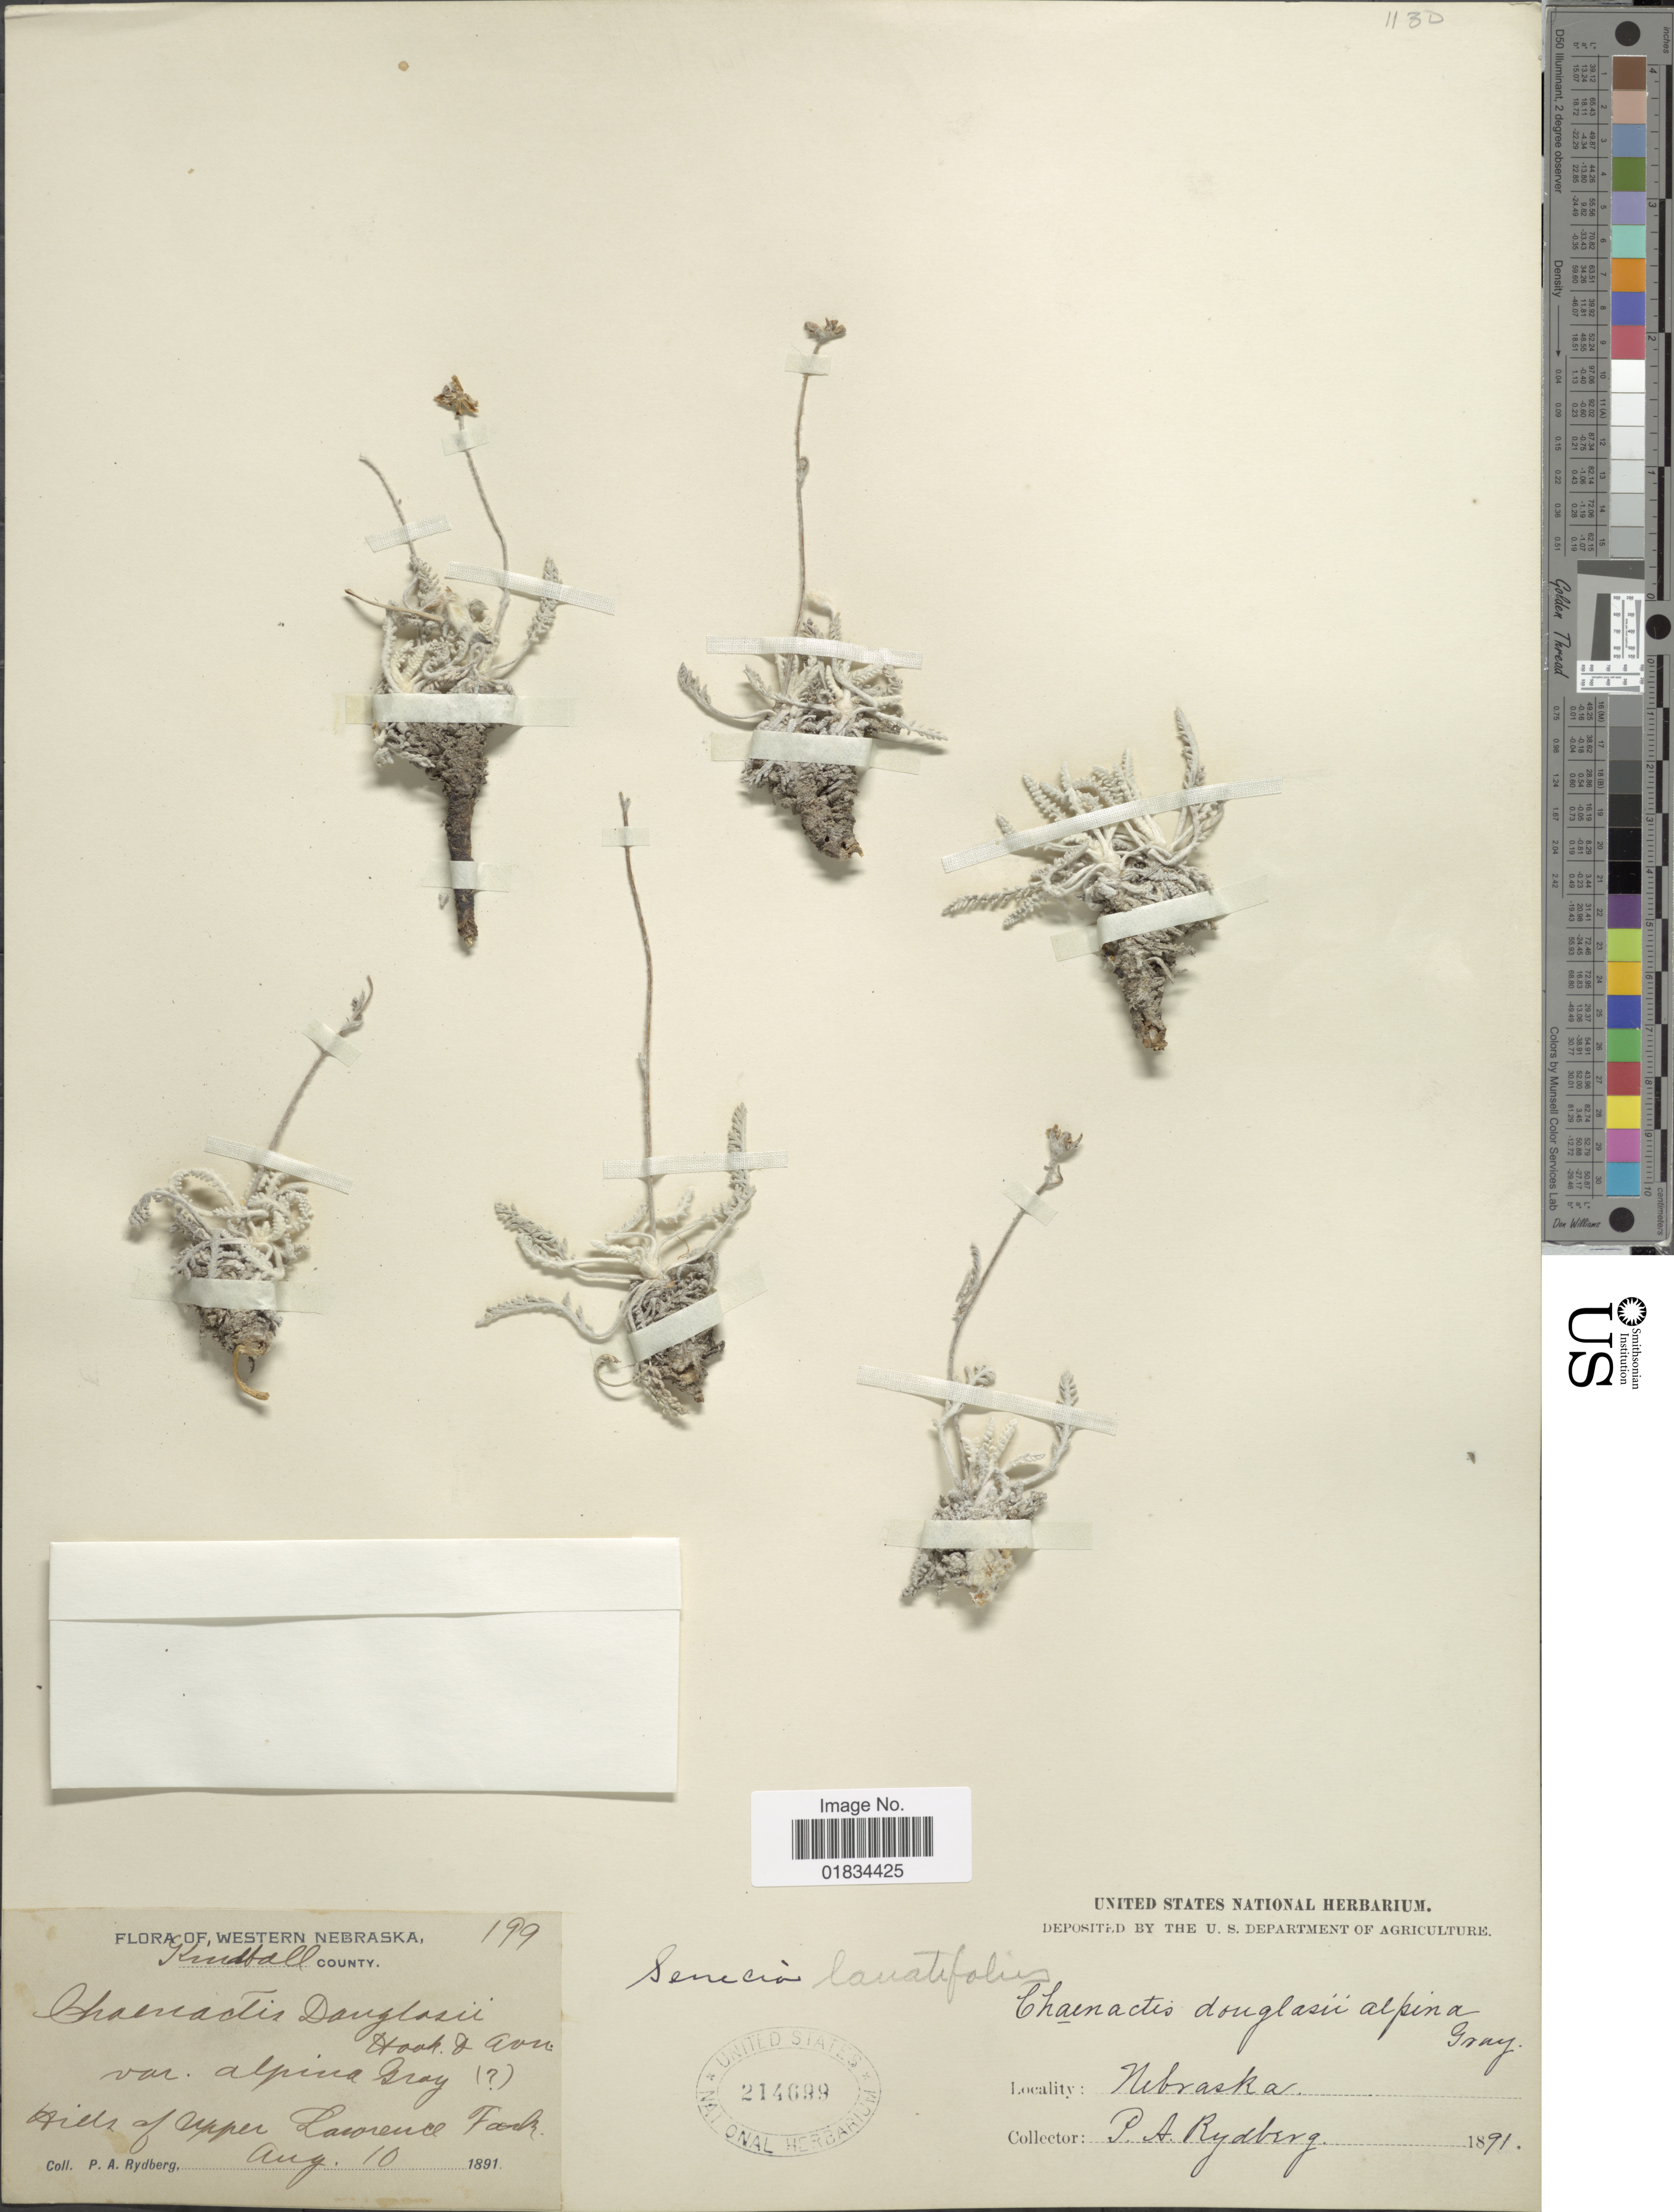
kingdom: Plantae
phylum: Tracheophyta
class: Magnoliopsida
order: Asterales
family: Asteraceae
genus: Senecio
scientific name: Senecio lanatifolius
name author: Osterh.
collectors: P. A. Rydberg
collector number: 199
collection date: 1891-08-10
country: United States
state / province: Nebraska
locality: Kimball County, Hills of Upper Lawrence Fork.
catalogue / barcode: US 214699